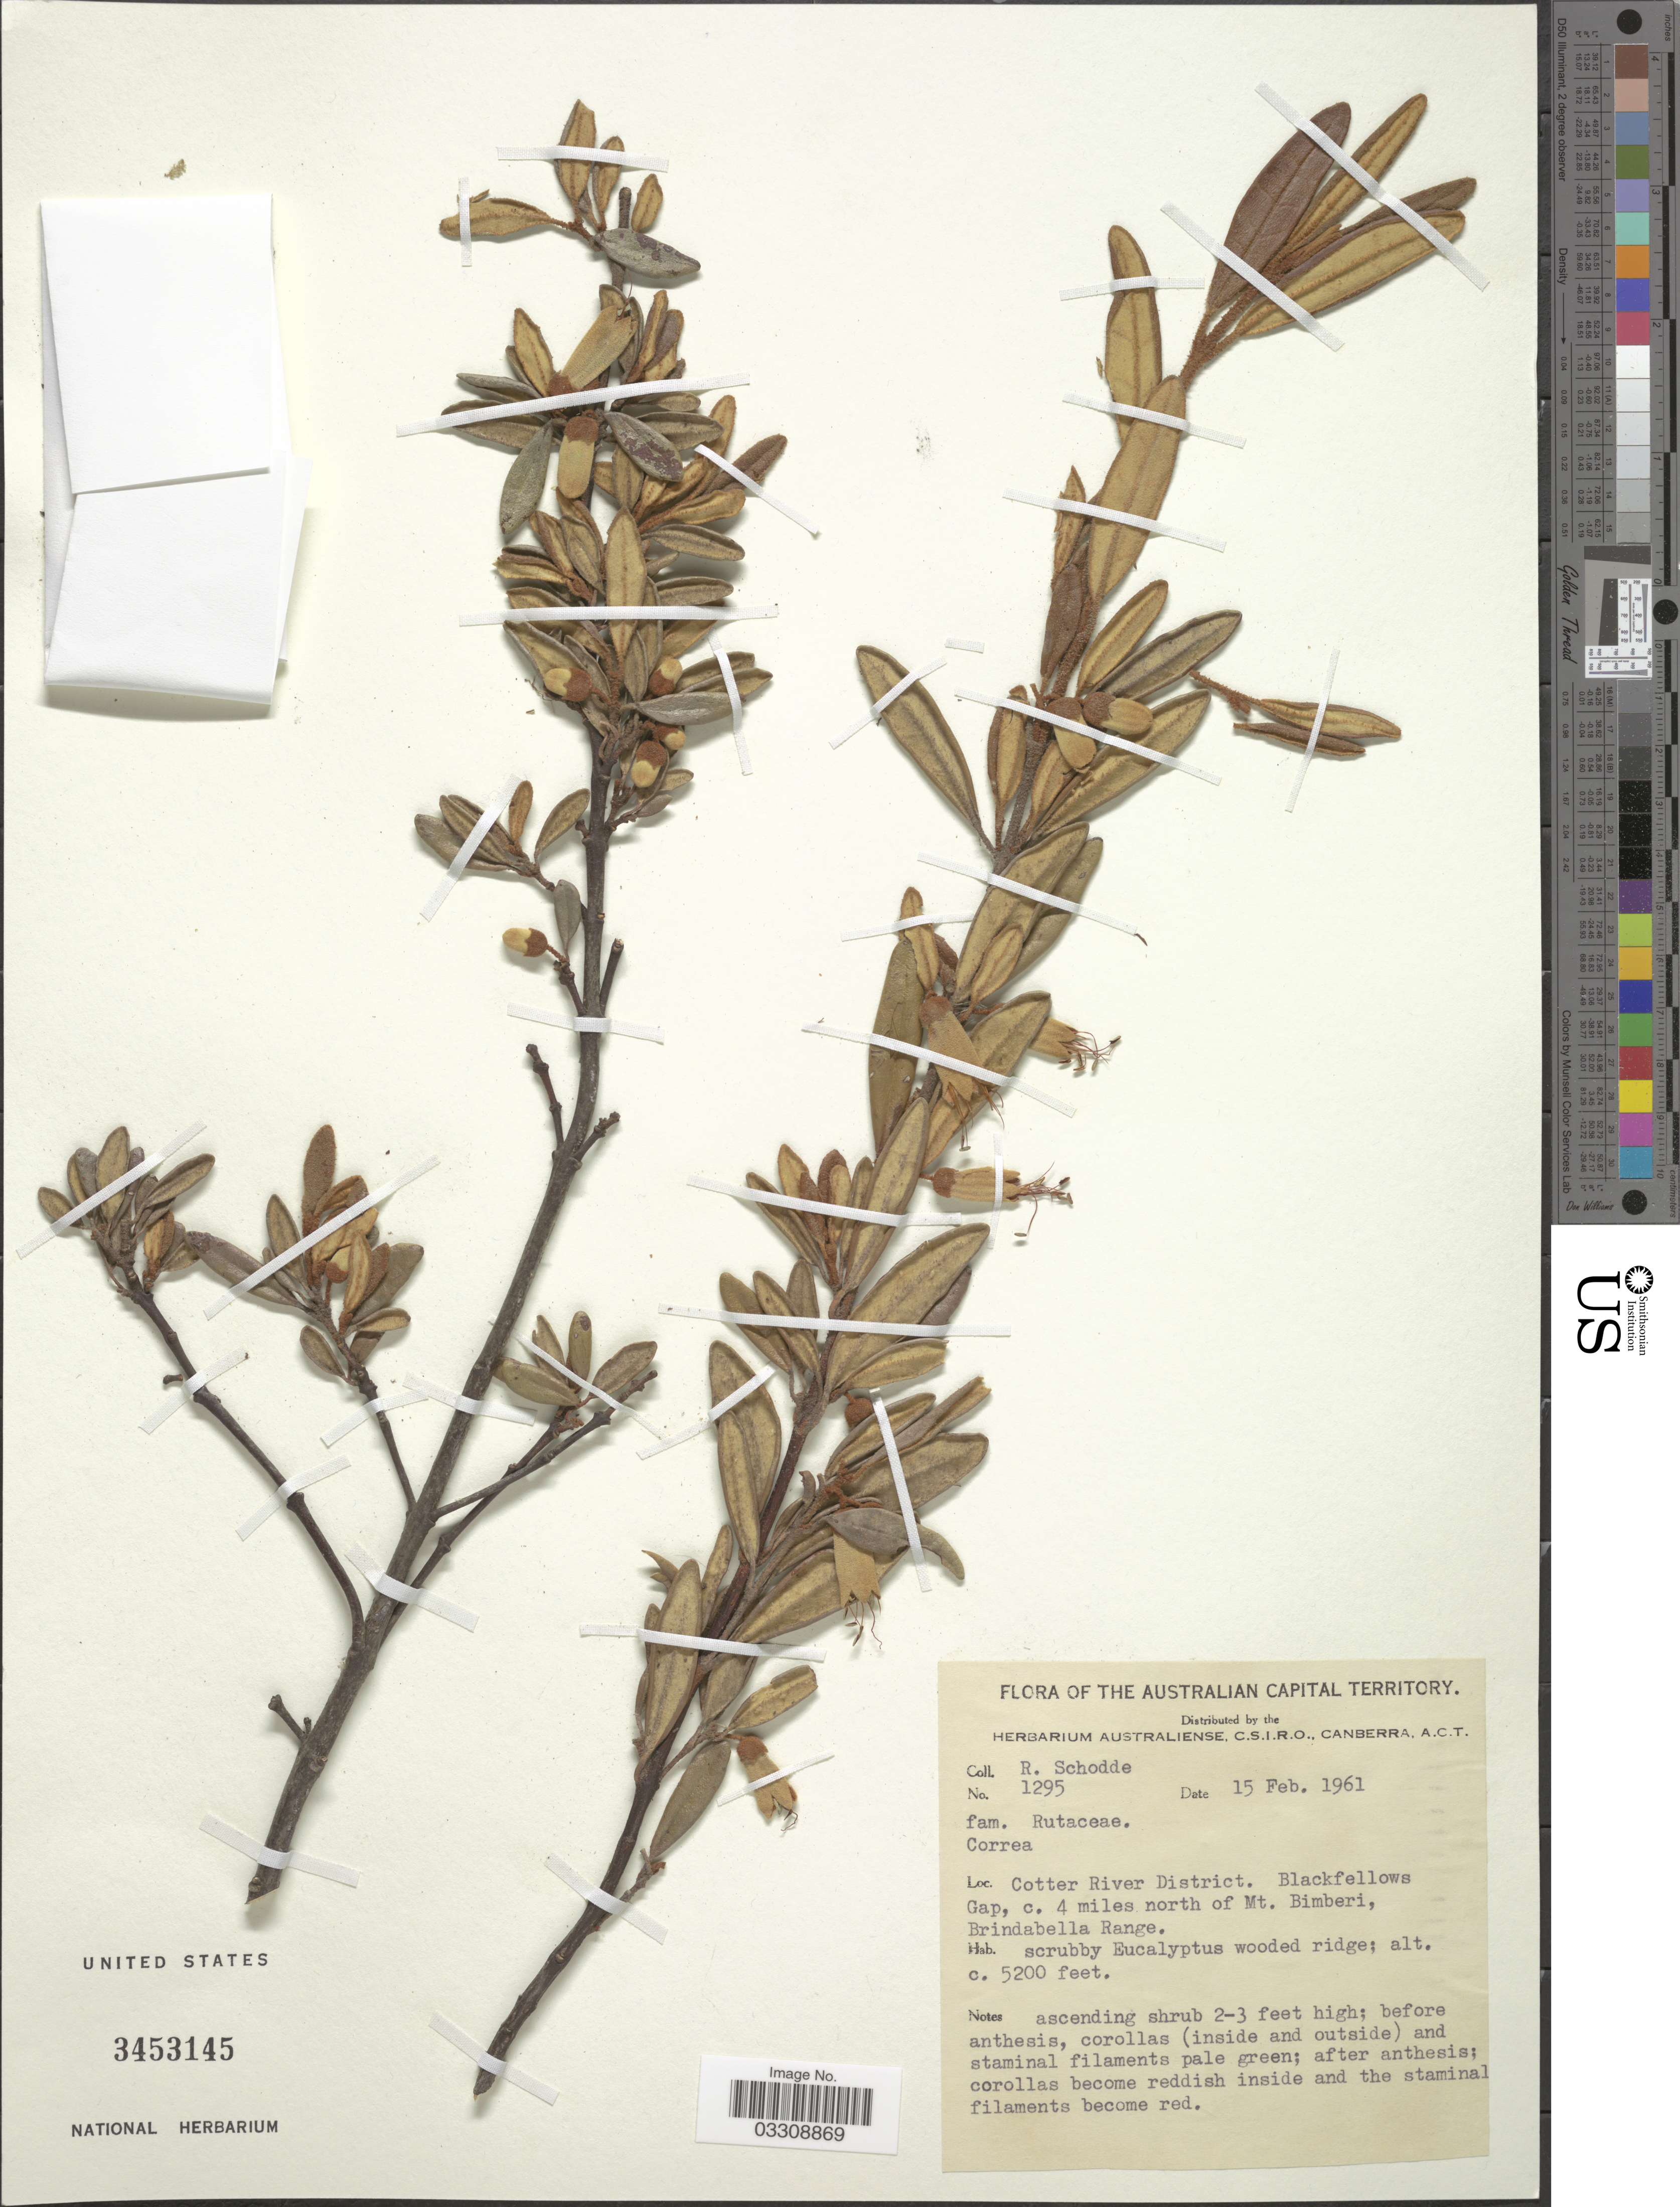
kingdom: Plantae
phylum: Tracheophyta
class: Magnoliopsida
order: Sapindales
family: Rutaceae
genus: Correa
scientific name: Correa sp.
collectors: R. Schodde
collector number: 1295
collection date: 1961-02-15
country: Australia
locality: Cotter River District. Blackfellows Gap, c. 4 miles north of Mt. Bimberi, Brindabella Range.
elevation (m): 1585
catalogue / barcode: US 3453145